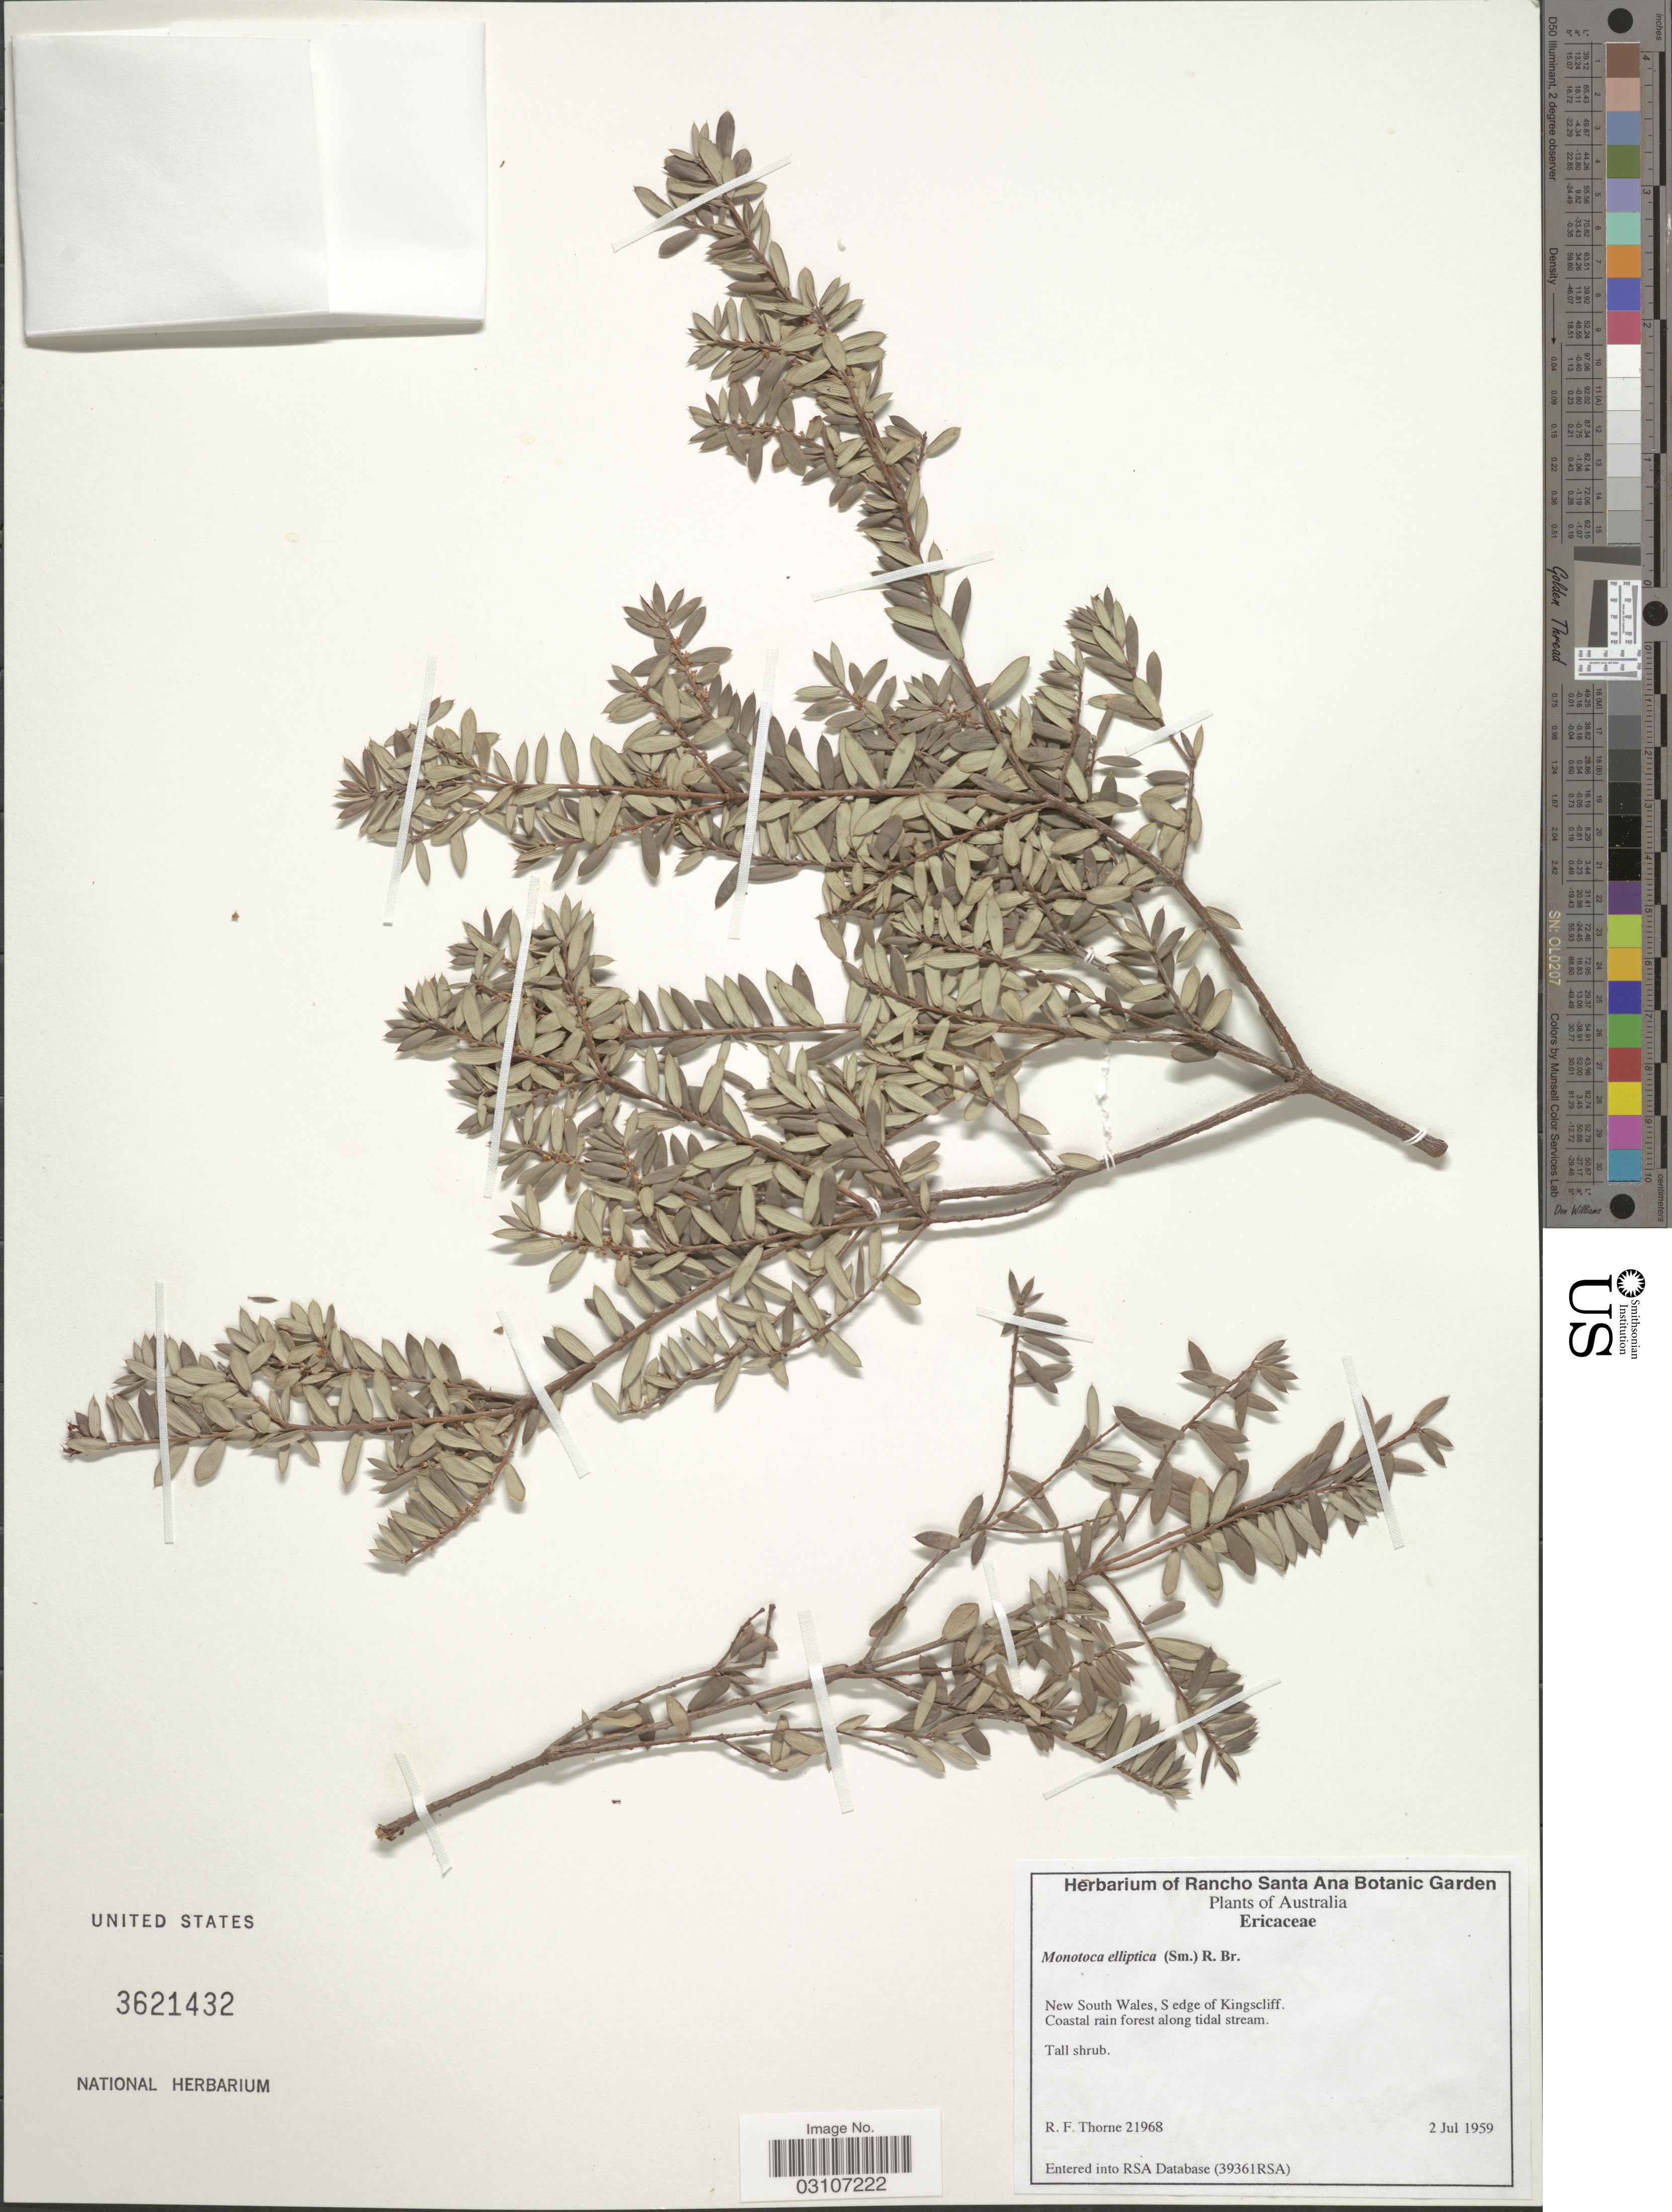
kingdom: Plantae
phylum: Tracheophyta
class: Magnoliopsida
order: Ericales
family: Ericaceae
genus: Monotoca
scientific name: Monotoca elliptica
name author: (Sm.) R. Br.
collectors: R. Thorne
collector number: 21968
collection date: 1959-07-02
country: Australia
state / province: New South Wales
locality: S edge of Kingscliff. Coastal rain forest along tidal stream.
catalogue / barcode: US 3621432